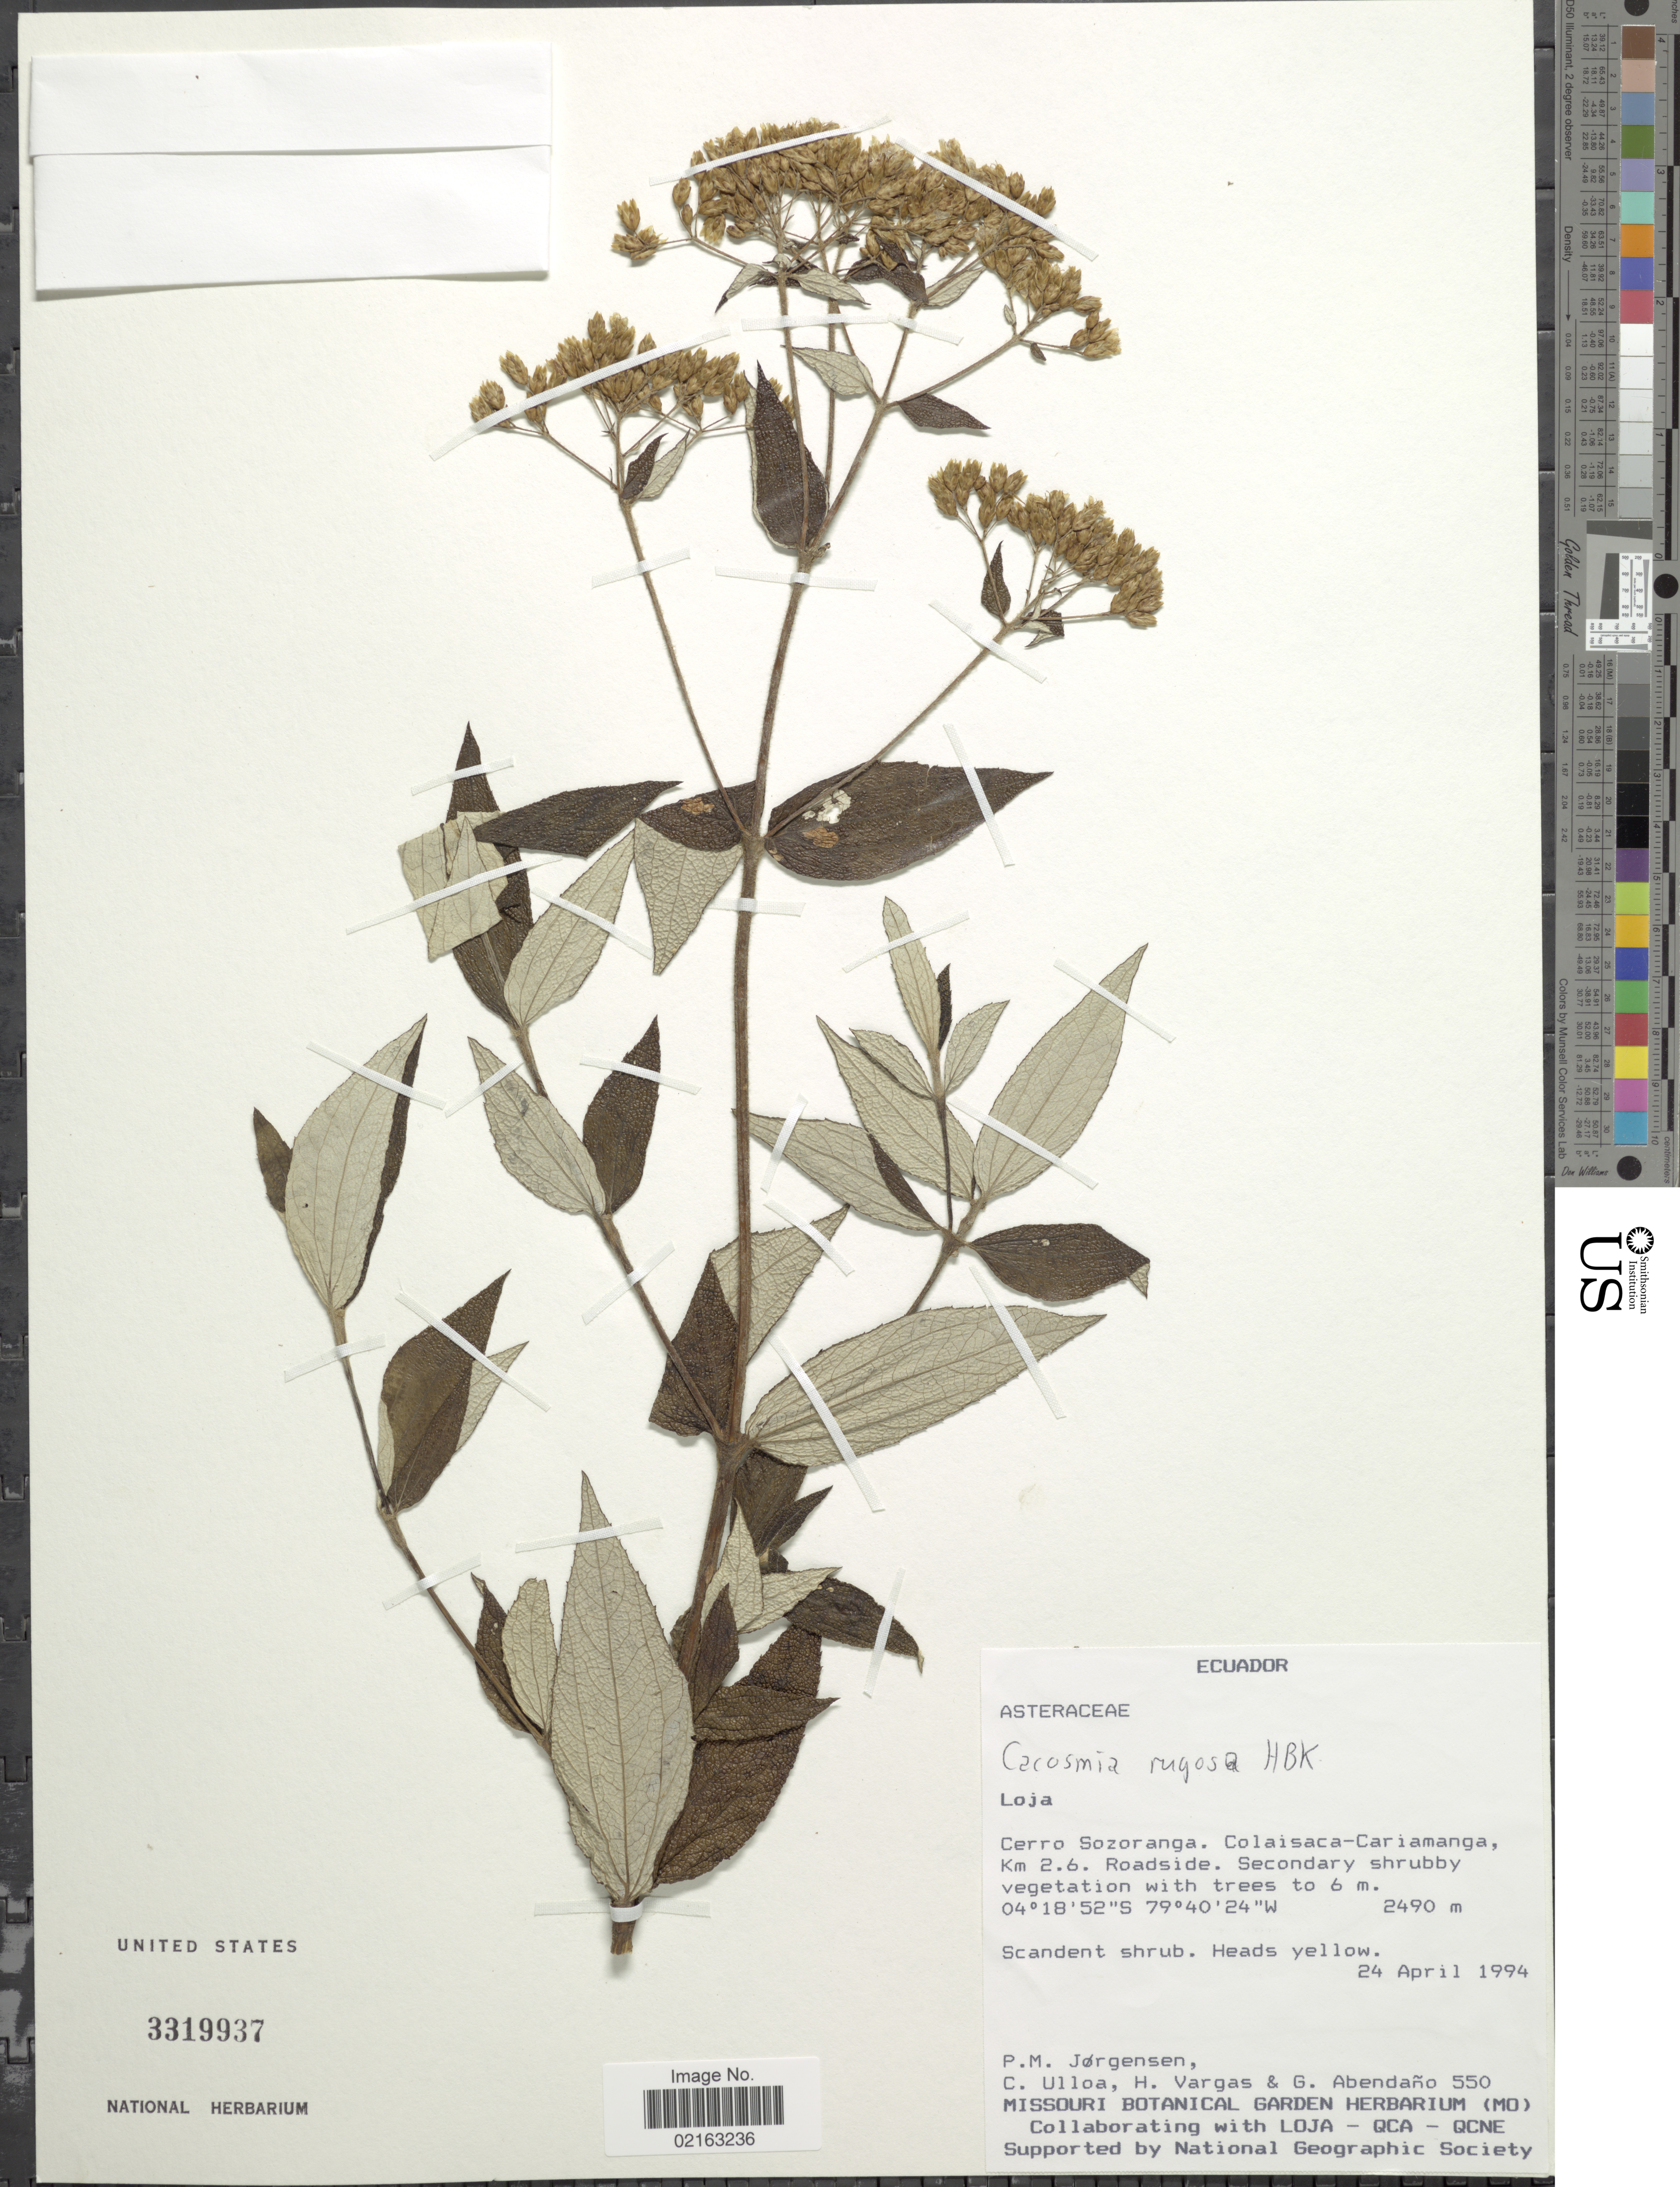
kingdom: Plantae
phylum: Tracheophyta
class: Magnoliopsida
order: Asterales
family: Asteraceae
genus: Cacosmia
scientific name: Cacosmia rugosa var. rugosa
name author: Kunth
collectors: P. Jørgensen, C. Ulloa, H. Vargas & G. Abendaño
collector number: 550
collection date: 1994-04-24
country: Ecuador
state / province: Loja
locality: Loja. Cerro Sozoranga. Colaisaca-Cariamanga, Km 2.6. Roadside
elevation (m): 2490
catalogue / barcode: US 3319937